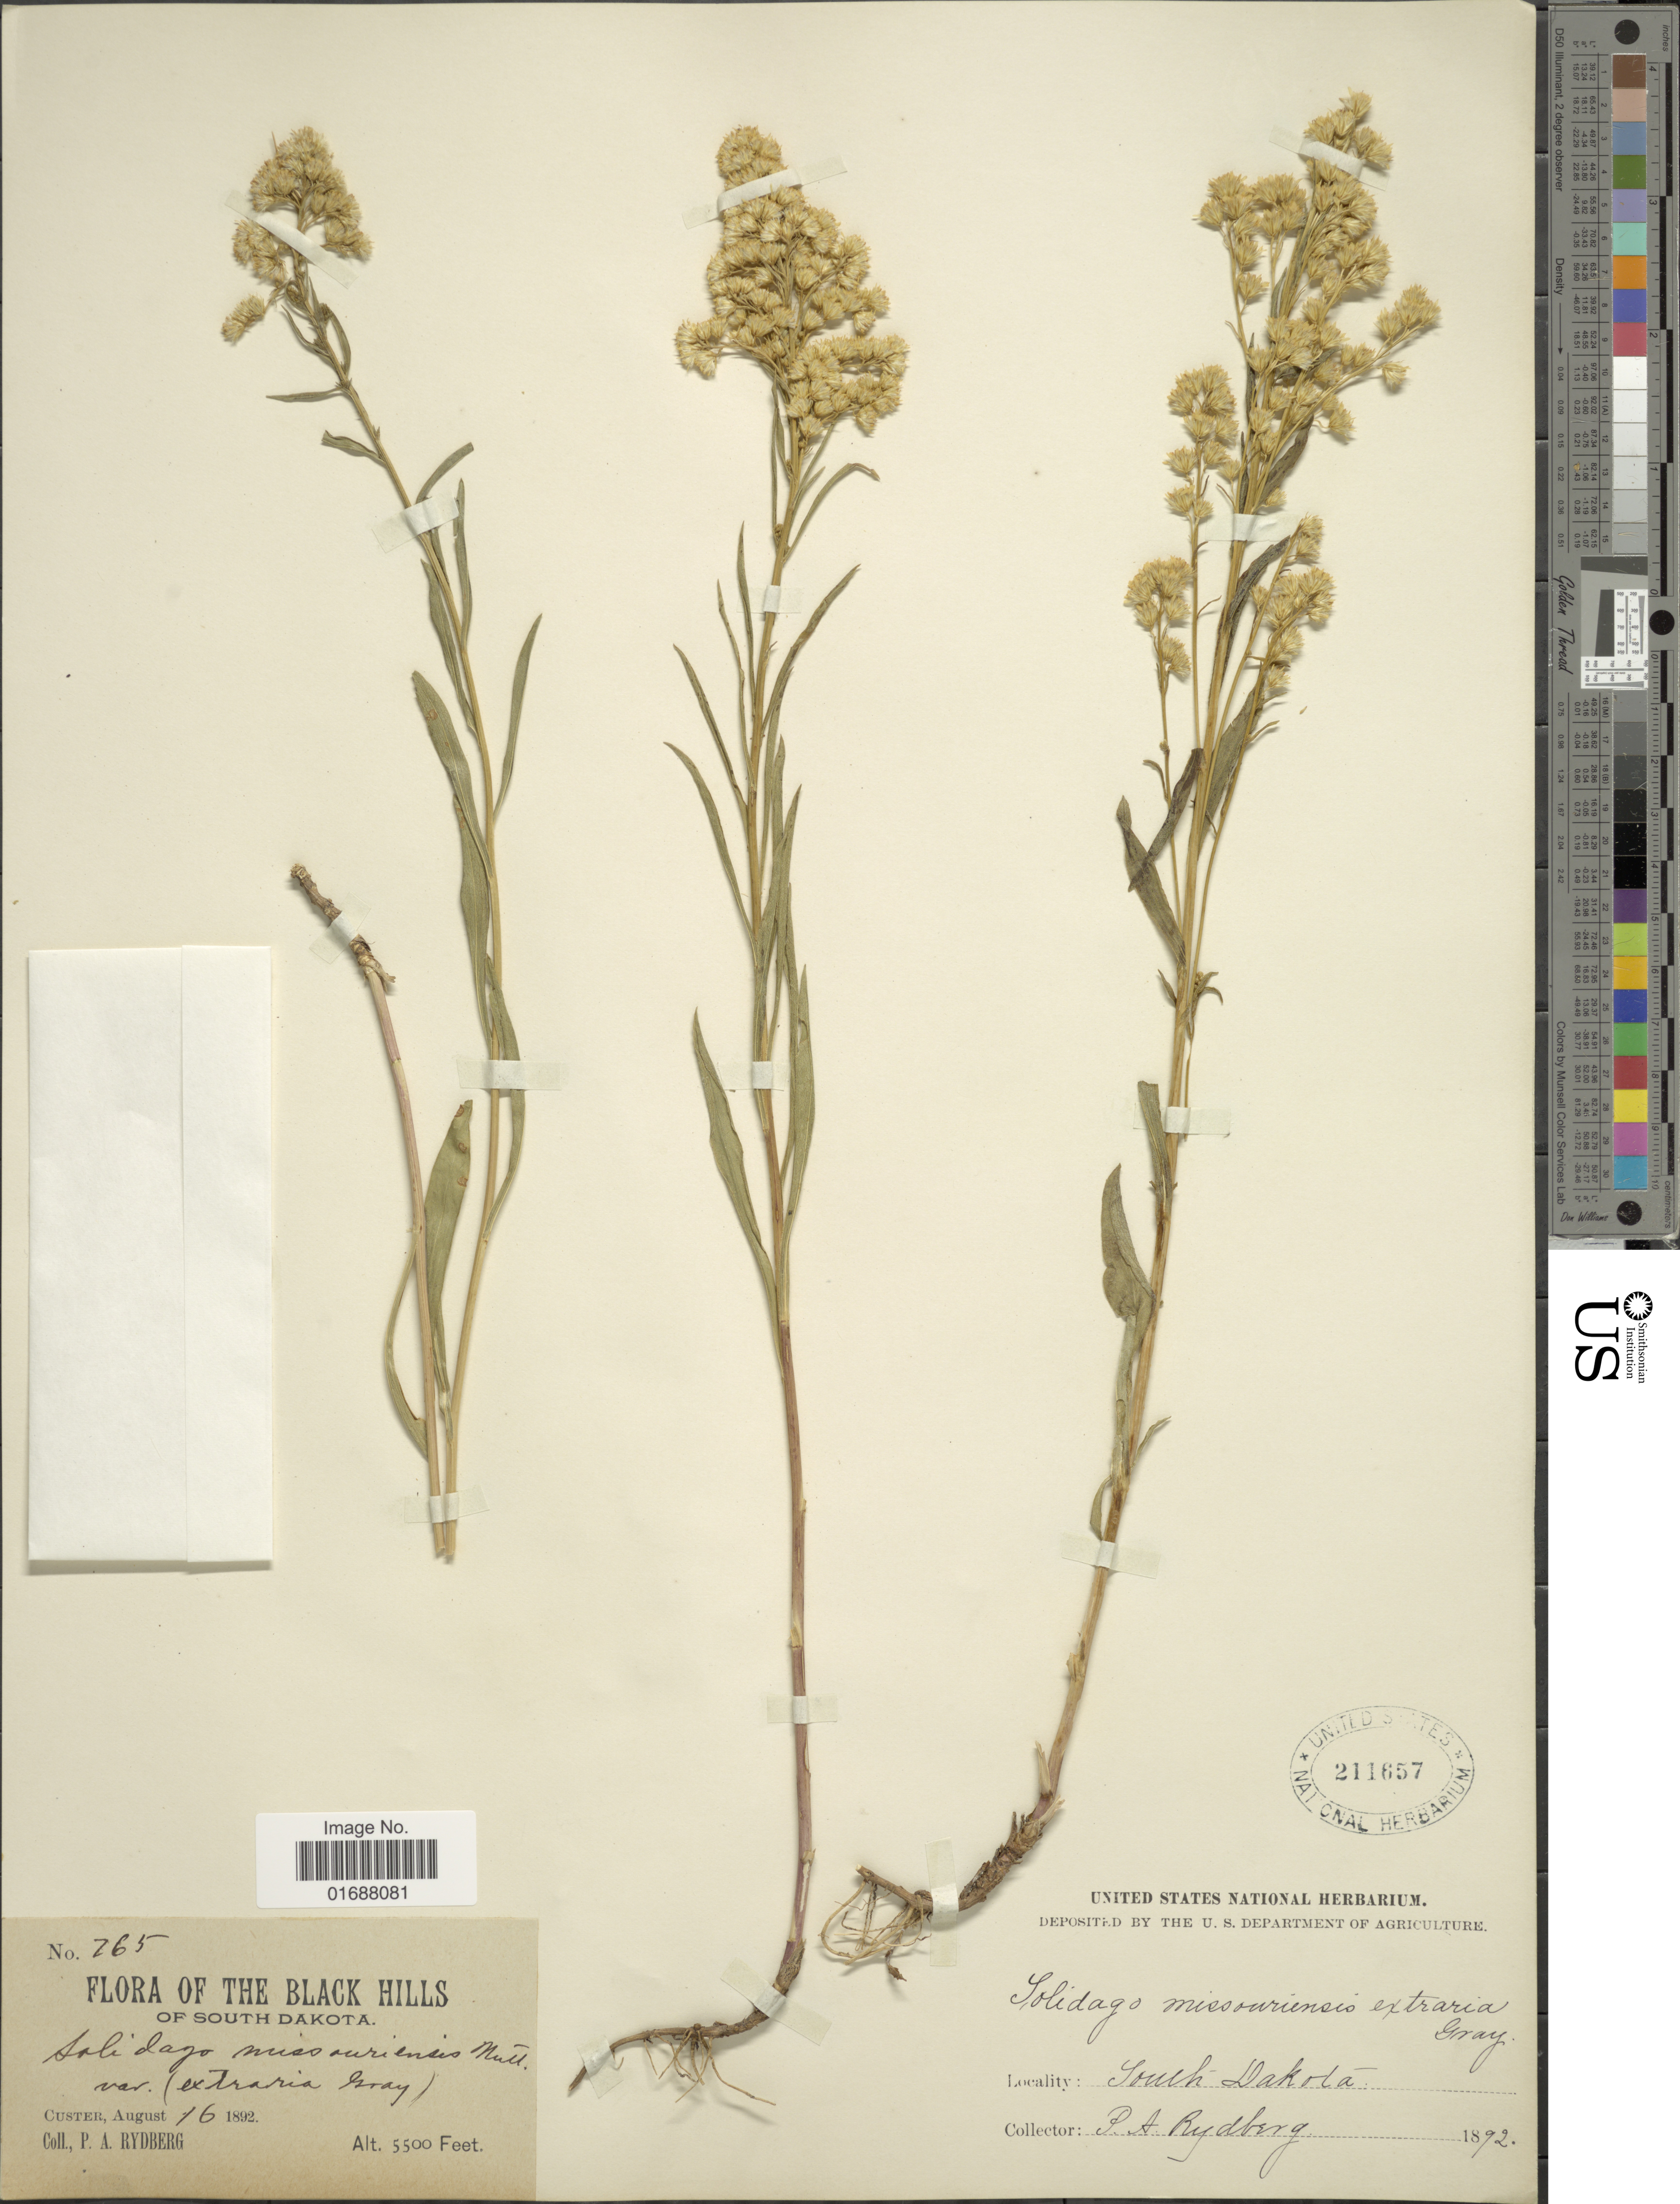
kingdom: Plantae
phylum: Tracheophyta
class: Magnoliopsida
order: Asterales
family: Asteraceae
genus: Solidago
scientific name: Solidago missouriensis var. fasciculata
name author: Holz.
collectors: P. A. Rydberg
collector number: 265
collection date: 1892-08-16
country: United States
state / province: South Dakota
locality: Black Hills of South Dakota. Custer.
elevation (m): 1676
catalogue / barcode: US 211657